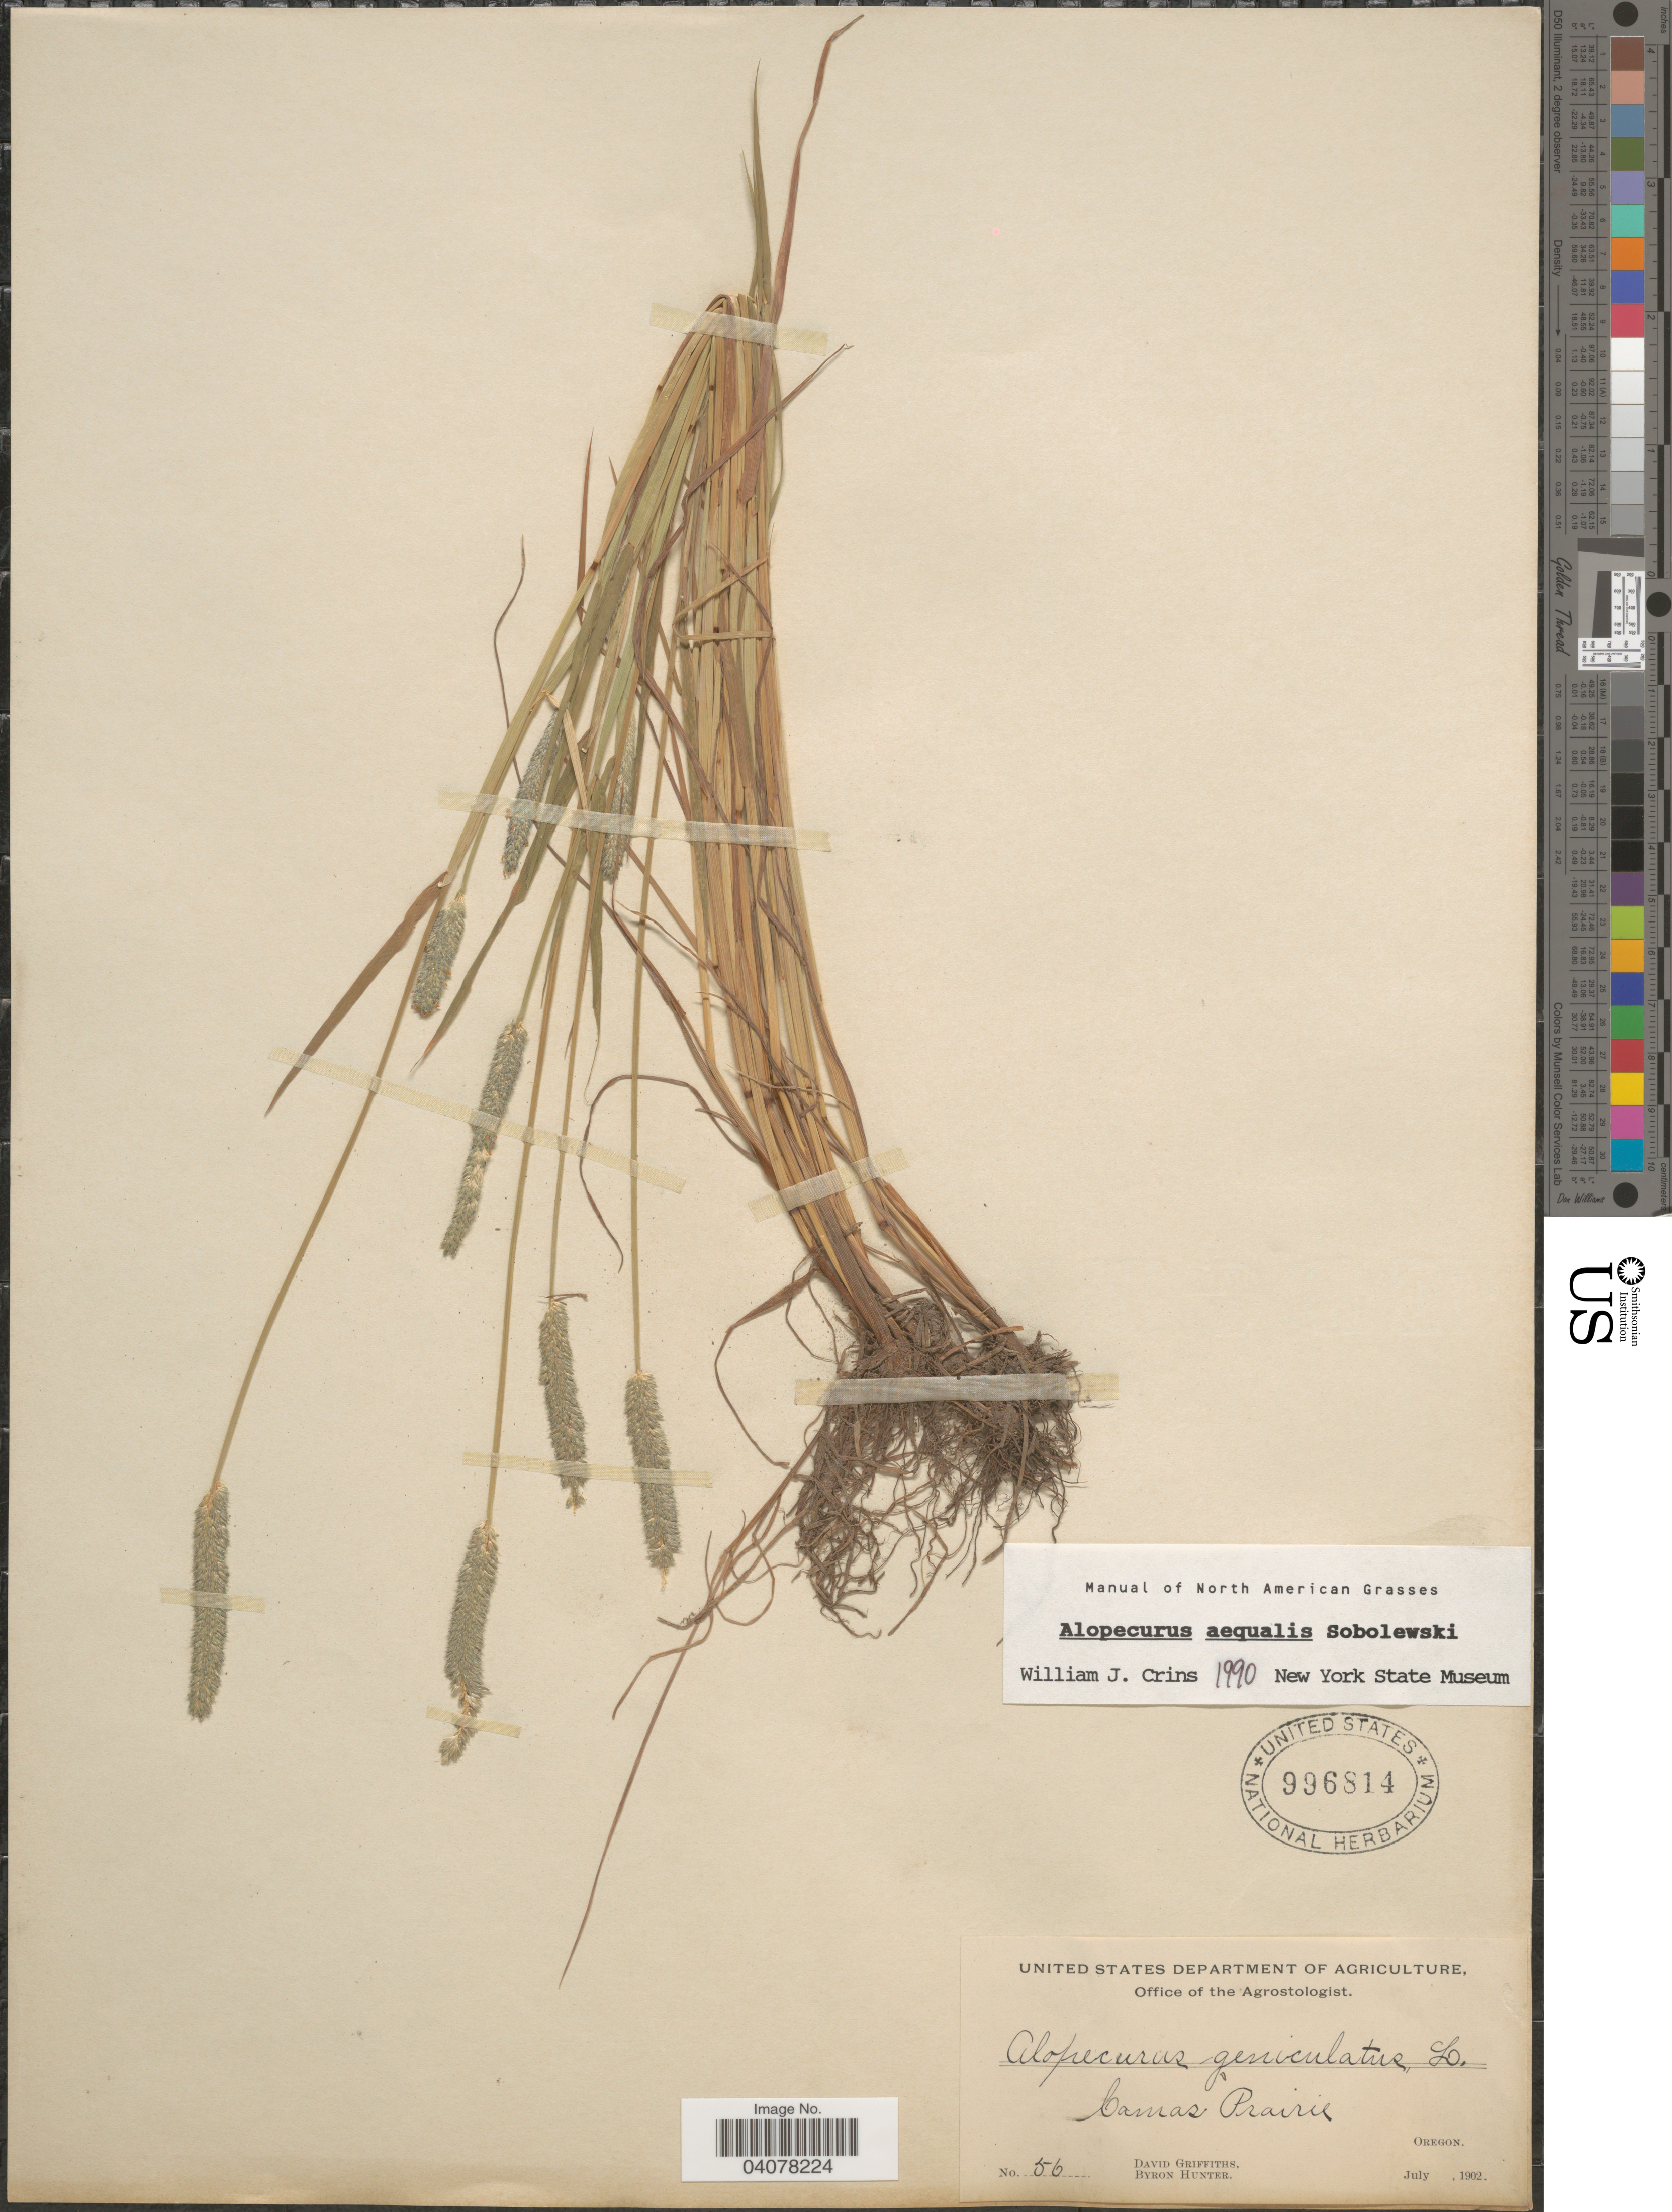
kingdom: Plantae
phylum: Tracheophyta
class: Liliopsida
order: Poales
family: Poaceae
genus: Alopecurus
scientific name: Alopecurus aequalis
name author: Sobol.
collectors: D. Griffiths & B. Hunter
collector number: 56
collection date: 1902-07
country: United States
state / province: Oregon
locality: Camas Prairie.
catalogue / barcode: US 996814